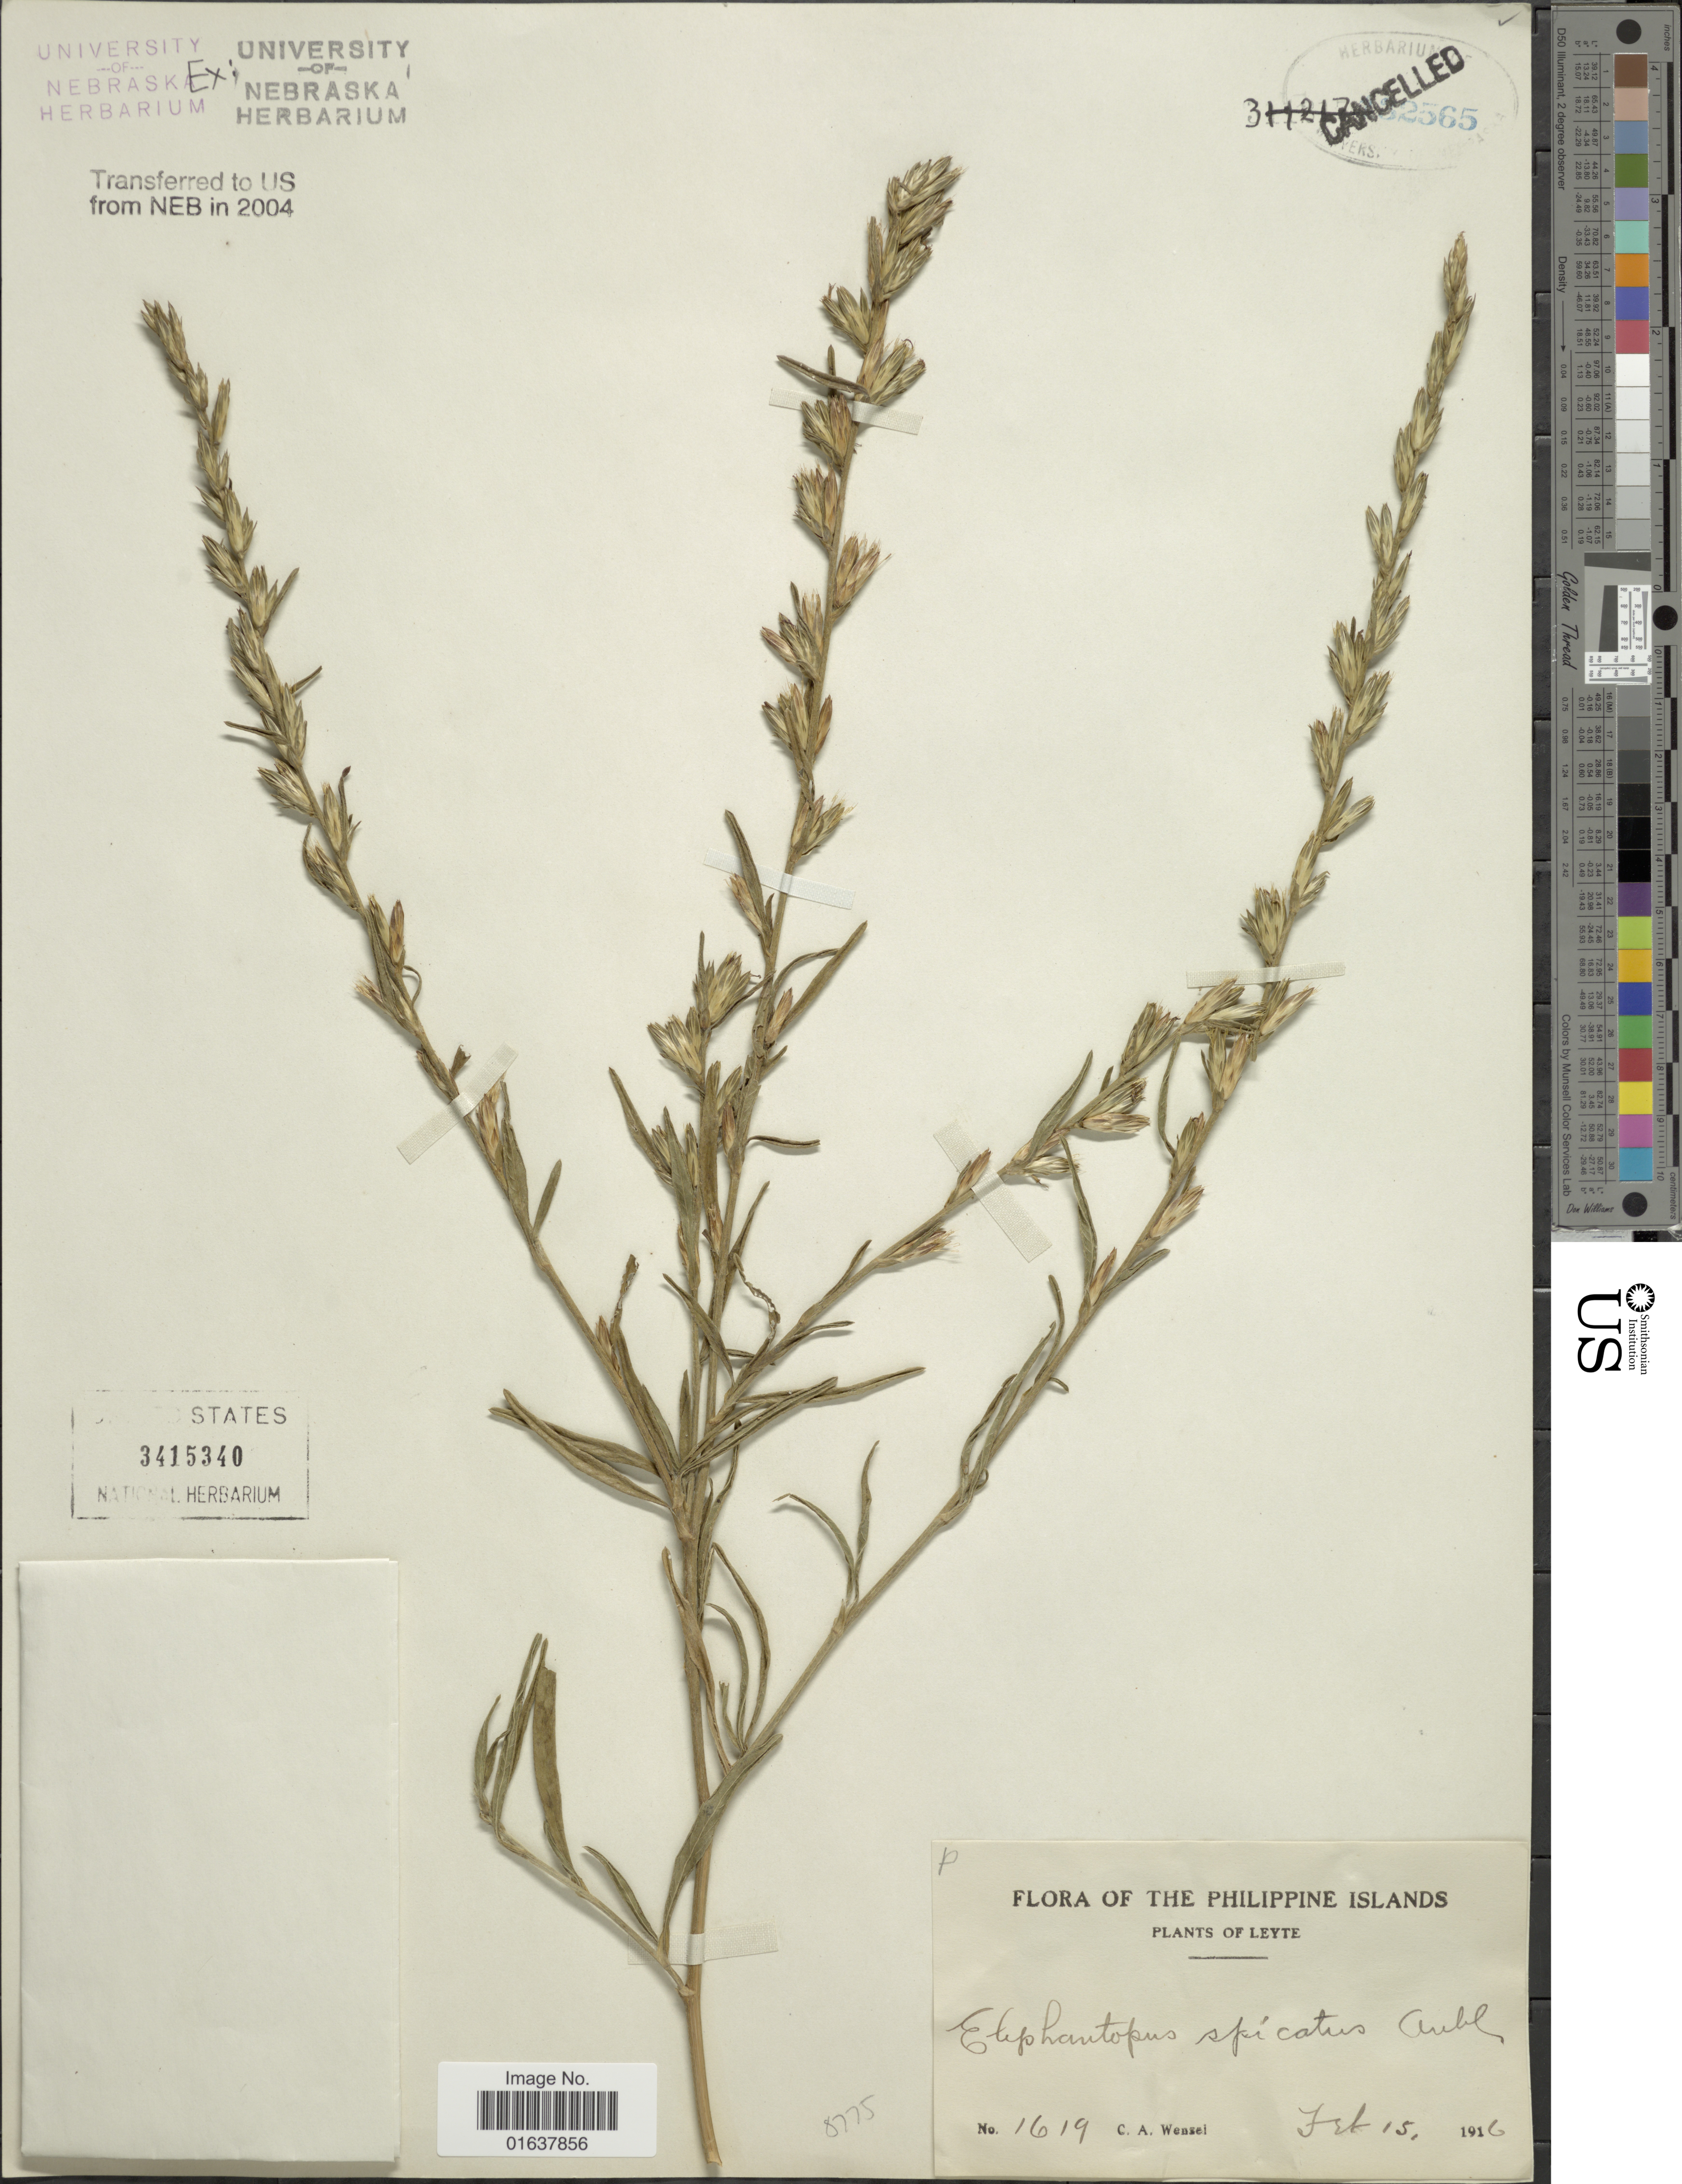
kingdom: Plantae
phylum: Tracheophyta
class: Magnoliopsida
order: Asterales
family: Asteraceae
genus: Pseudelephantopus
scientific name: Pseudelephantopus spicatus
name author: (Juss. ex Aubl.) C.F. Baker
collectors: C. Wenzel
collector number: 1619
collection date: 1916-02-15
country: Philippines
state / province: Eastern Visayas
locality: The Philippine Islands. Leyte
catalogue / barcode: US 3415340